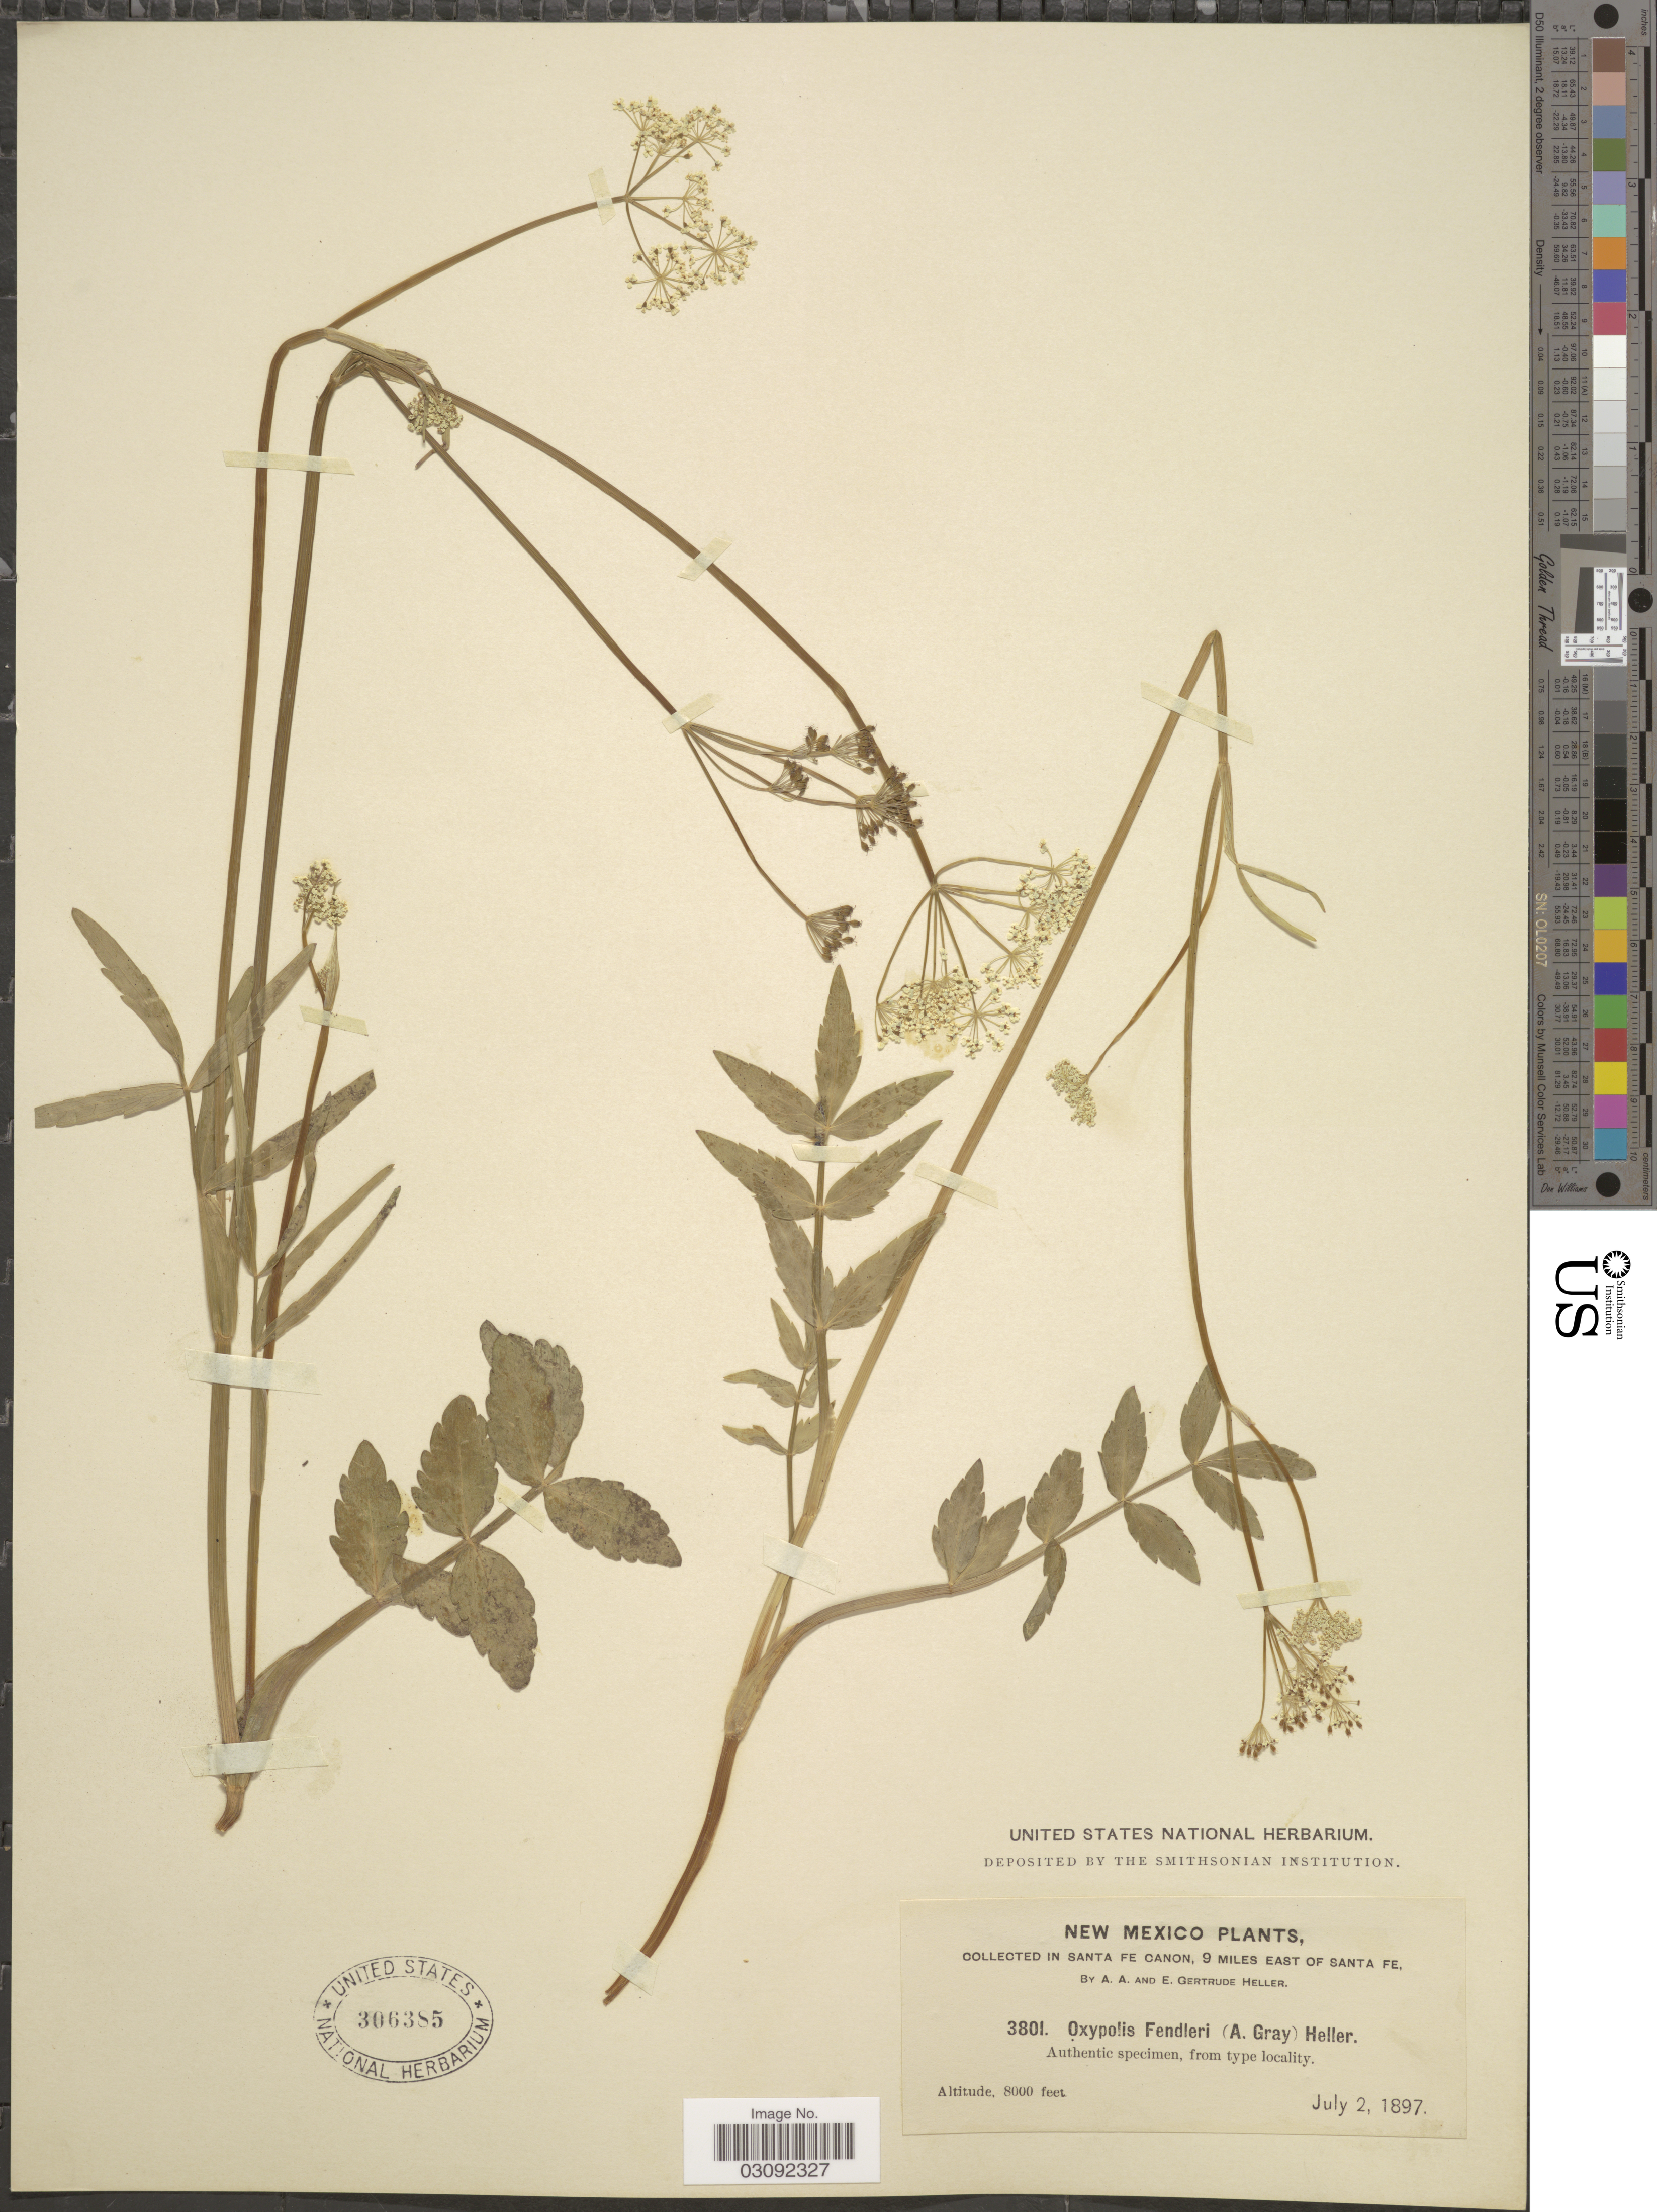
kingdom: Plantae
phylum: Tracheophyta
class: Magnoliopsida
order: Apiales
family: Apiaceae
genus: Oxypolis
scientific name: Oxypolis fendleri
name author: (A. Gray) A. Heller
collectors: A. A. Heller & E. Gertrude Heller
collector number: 3801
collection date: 1897-07-02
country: United States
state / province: New Mexico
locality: Santa Fe Canon, 9 miles east of Santa Fe.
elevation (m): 2438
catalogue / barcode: US 306385